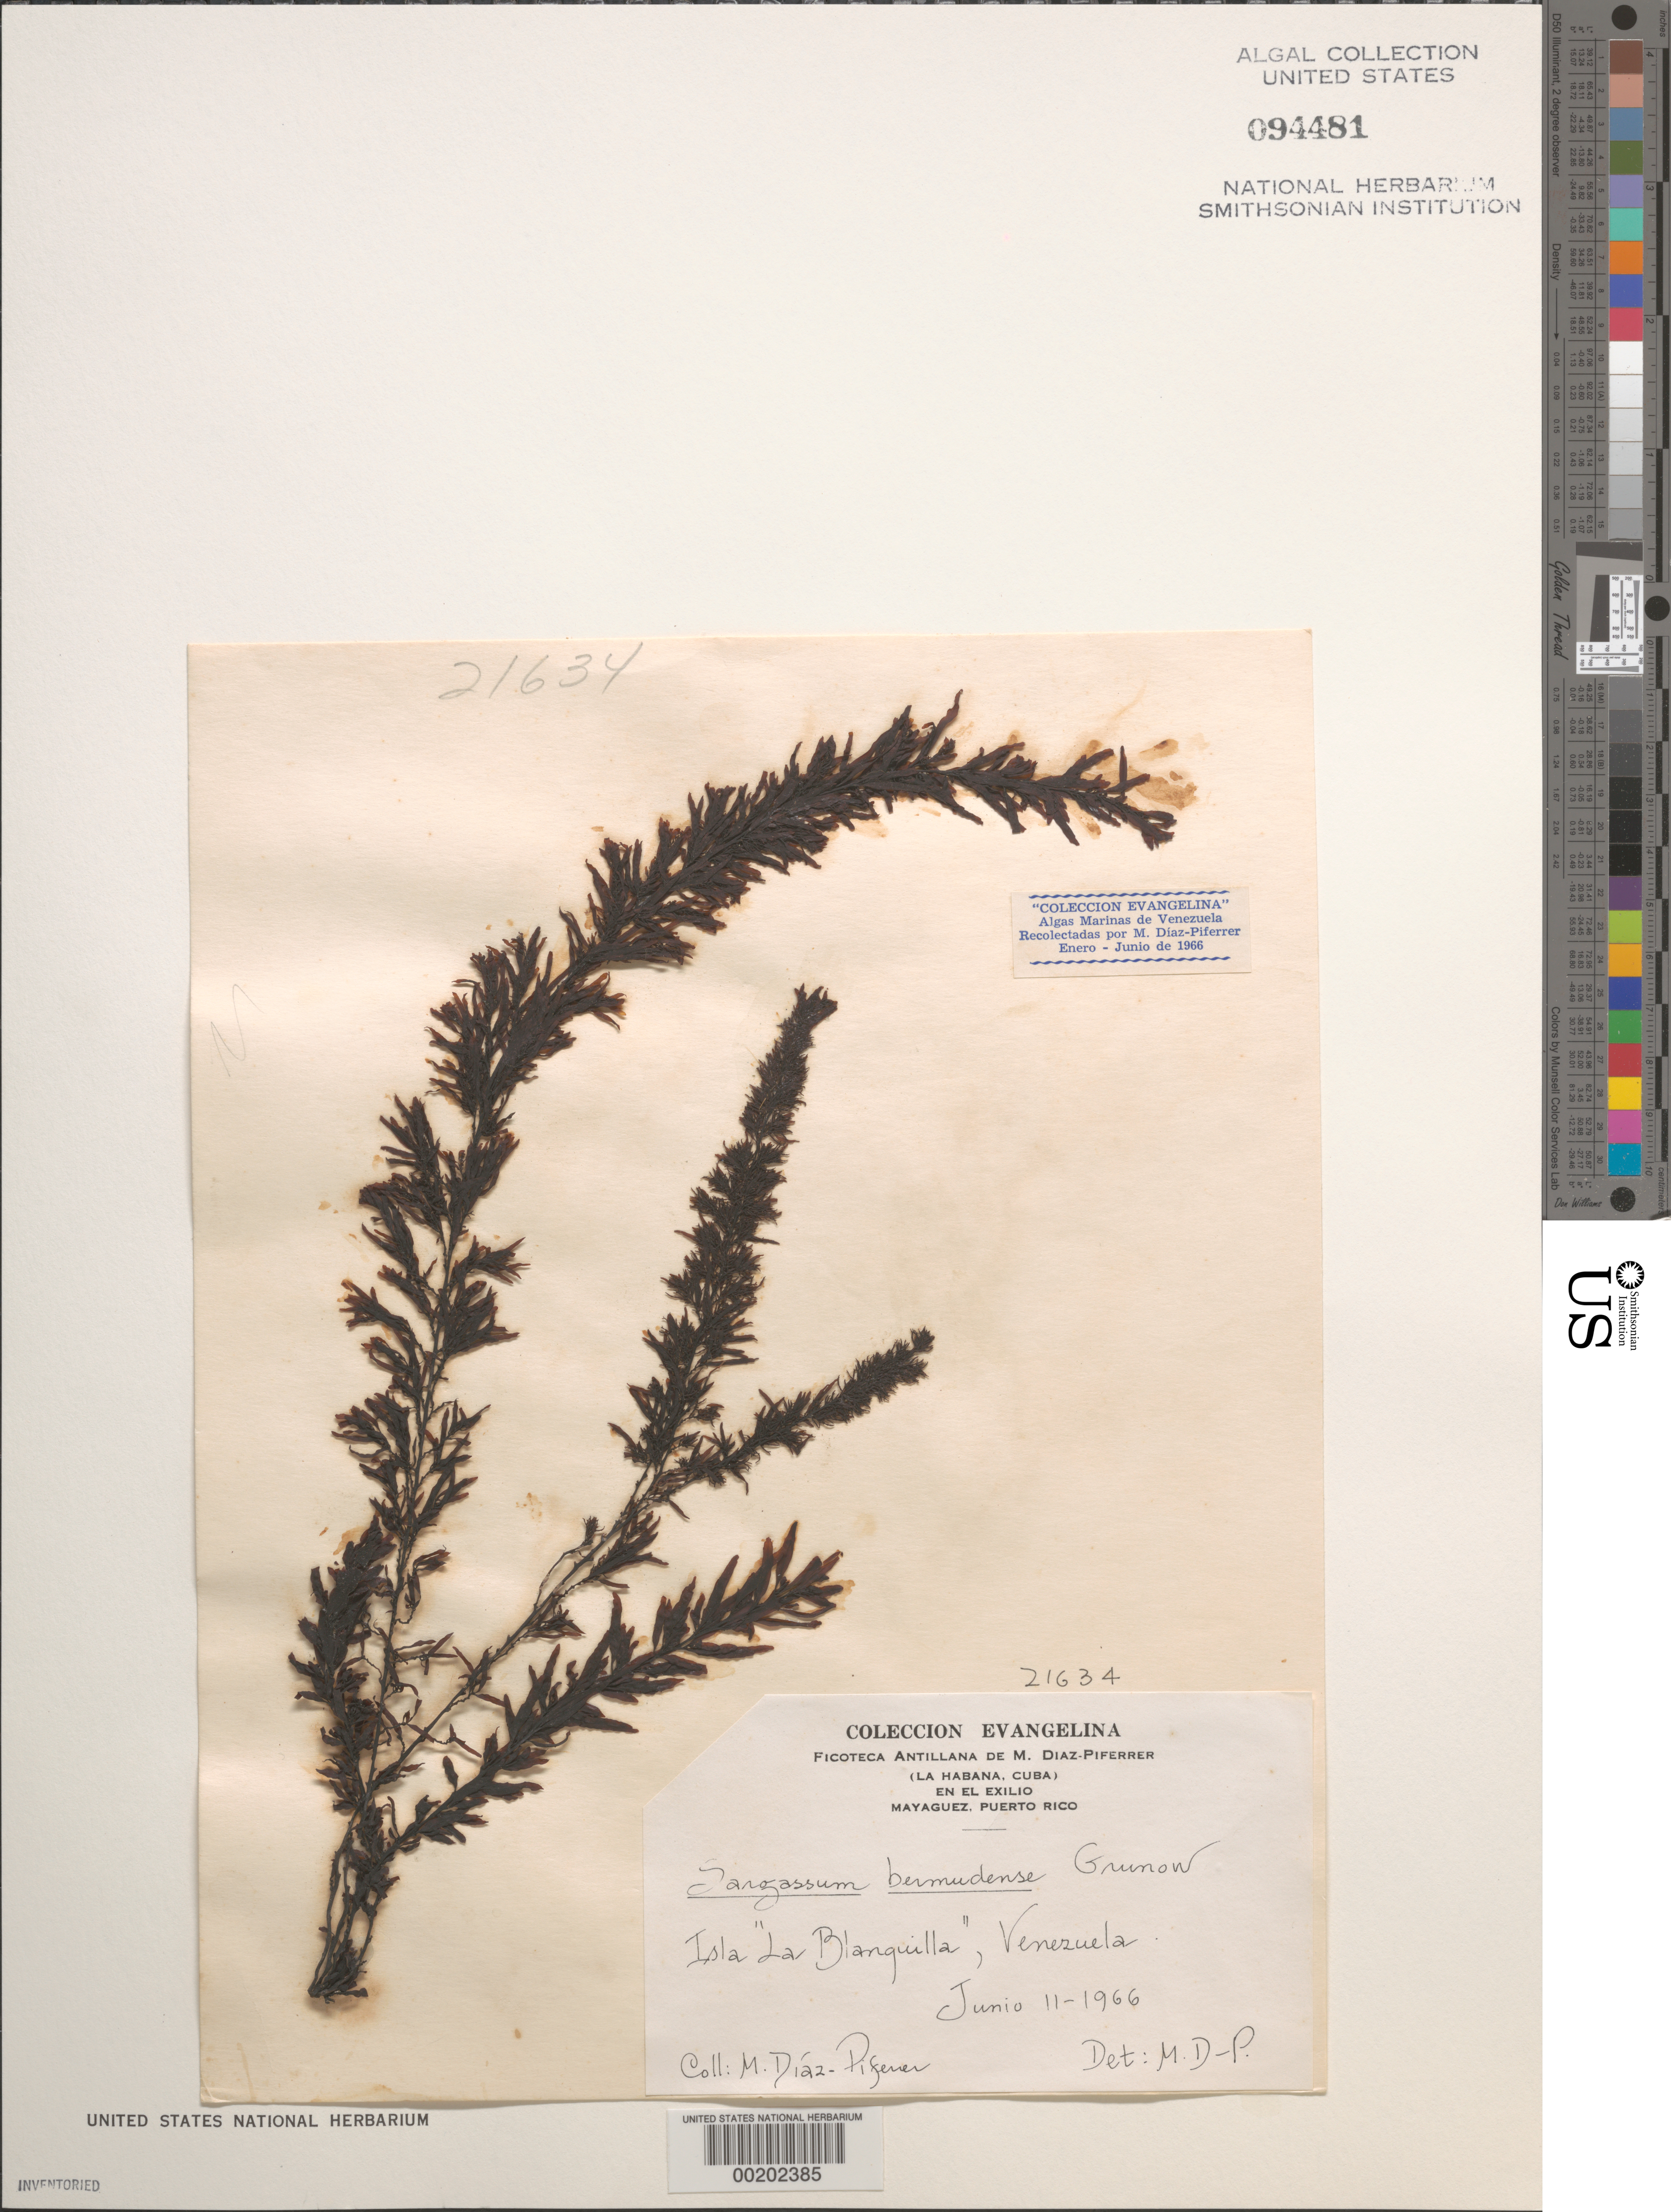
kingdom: Chromista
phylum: Ochrophyta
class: Phaeophyceae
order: Fucales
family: Sargassaceae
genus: Sargassum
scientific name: Sargassum bermudense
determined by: Diaz-Piferrer, M.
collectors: M. Diaz-Piferrer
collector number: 21634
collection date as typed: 11 Jun 1966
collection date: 1966-06-11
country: Venezuela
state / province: Dependencias Federales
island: Isla La Blanquilla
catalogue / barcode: US 94481